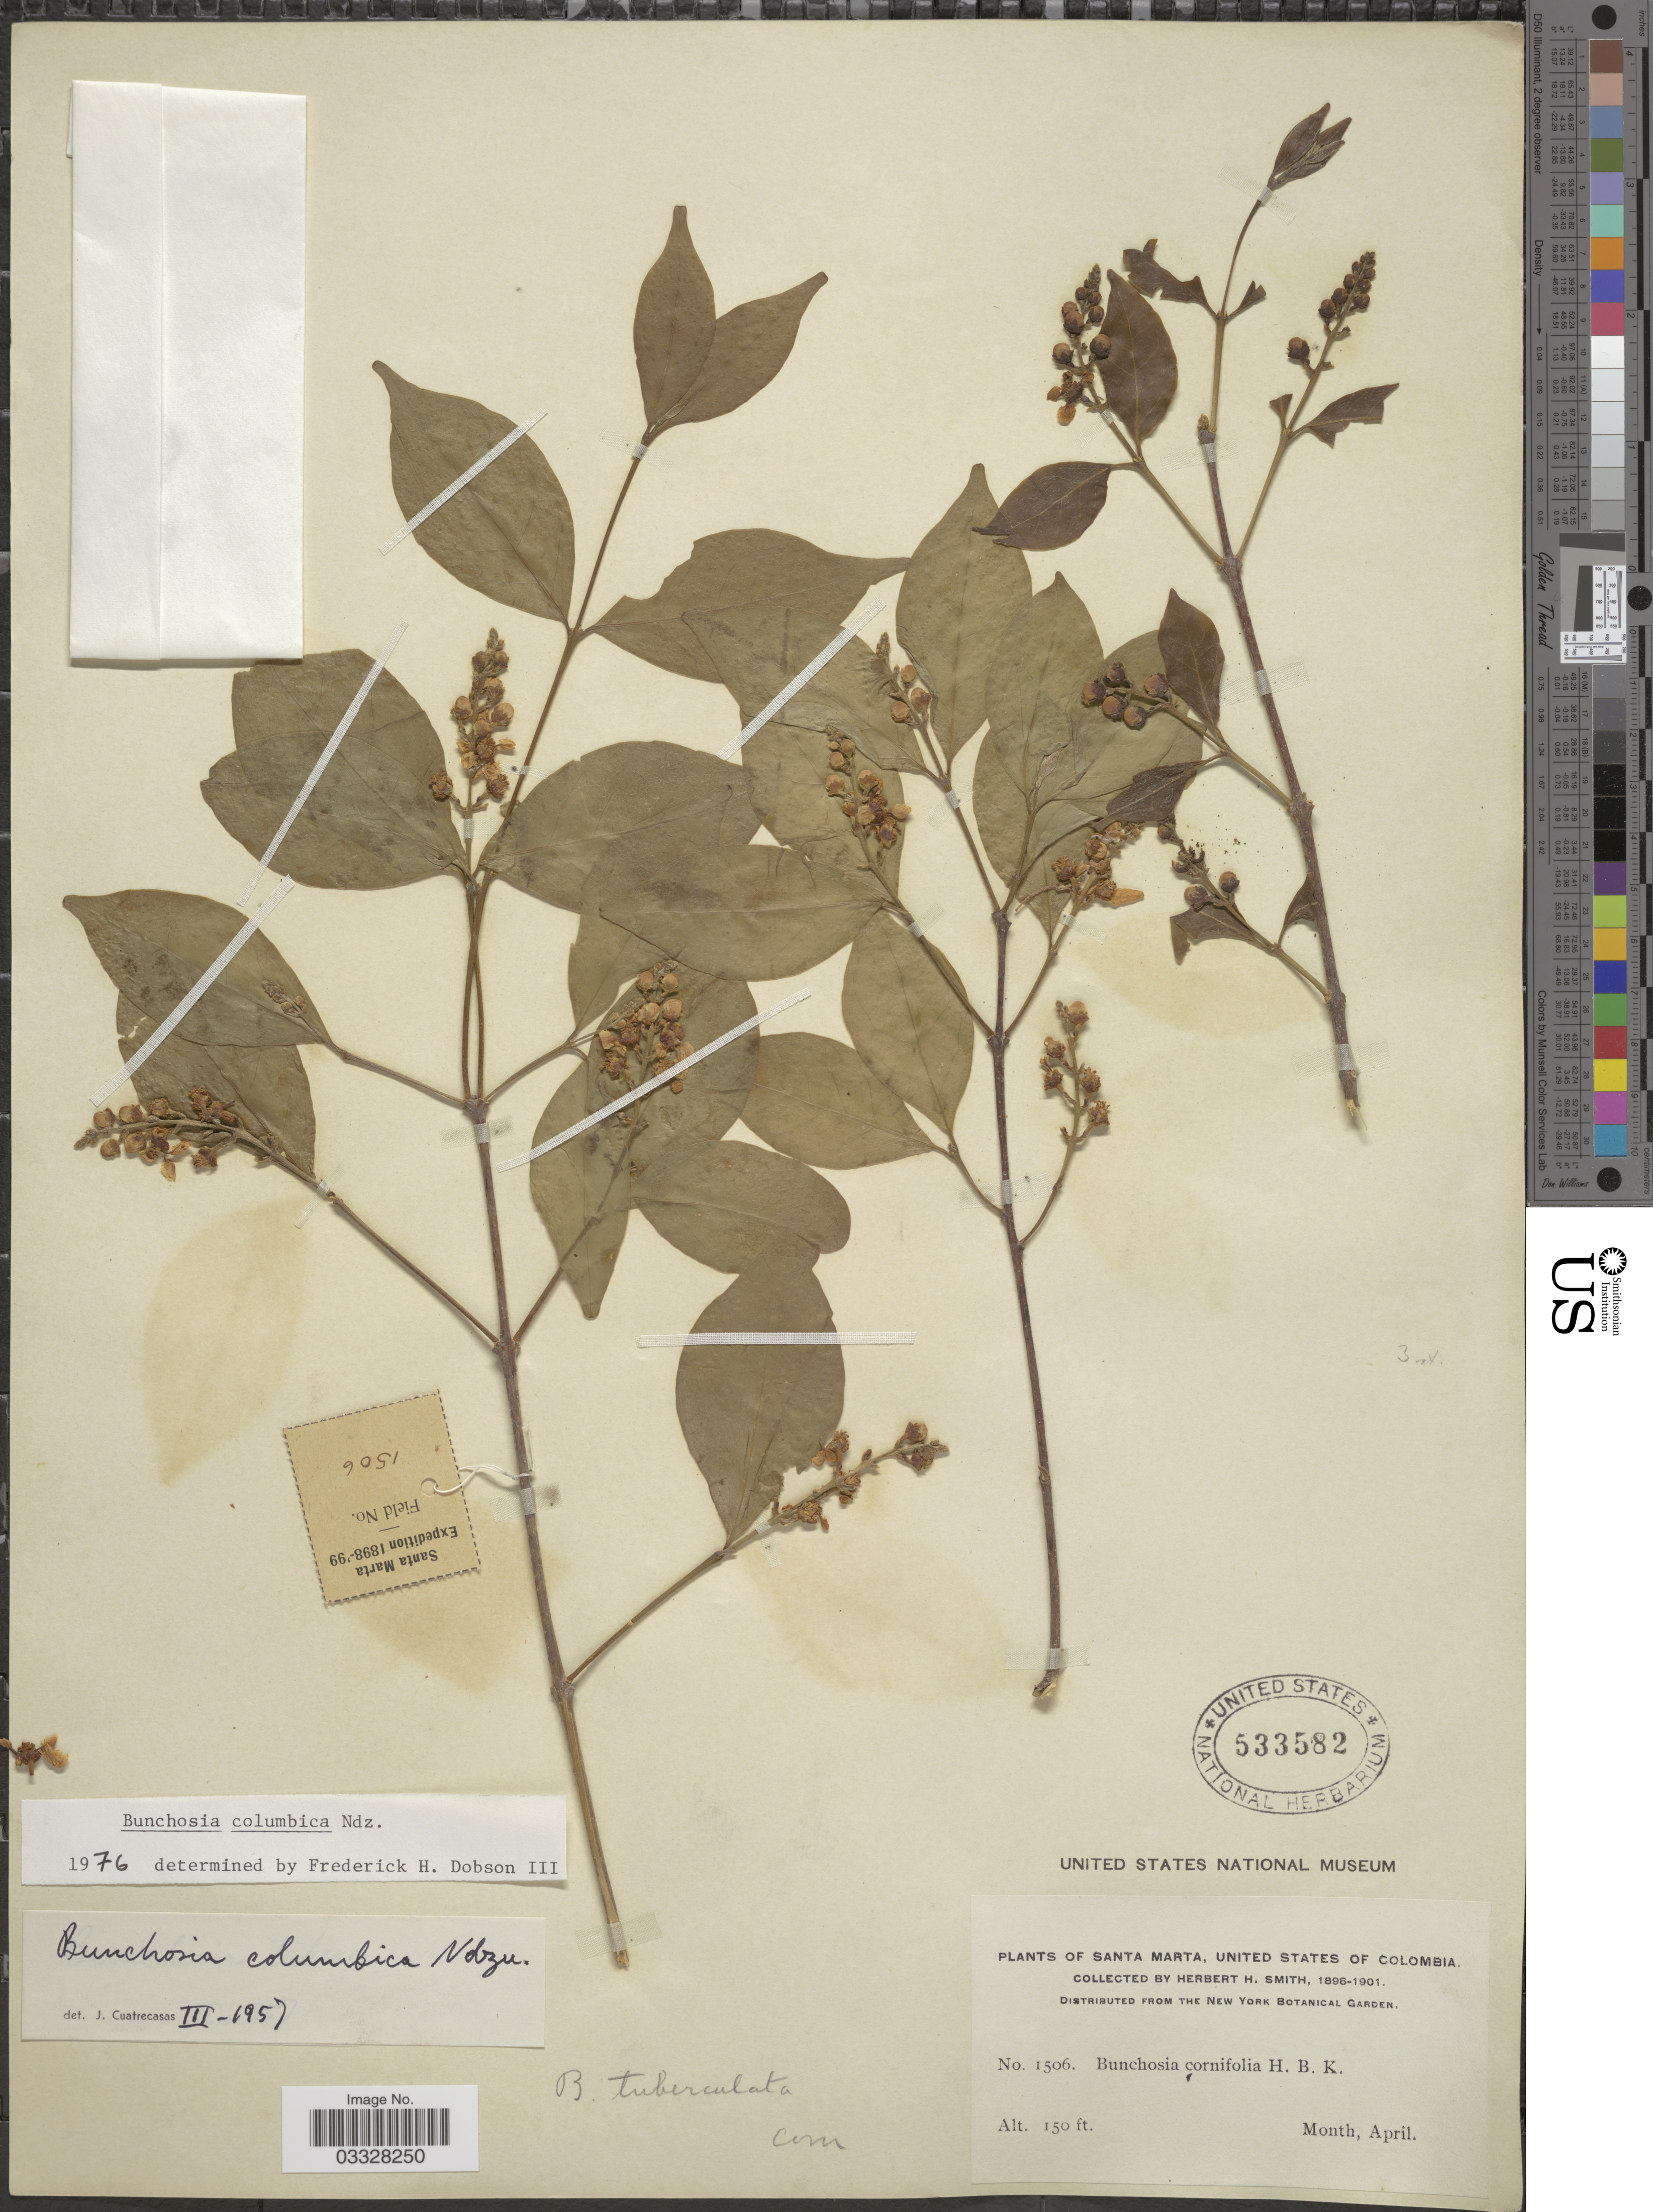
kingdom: Plantae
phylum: Tracheophyta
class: Magnoliopsida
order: Malpighiales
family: Malpighiaceae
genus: Bunchosia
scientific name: Bunchosia columbica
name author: Nied.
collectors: Herbert H. Smith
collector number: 1506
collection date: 1898-04/1901-04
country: Colombia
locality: Santa Marta, United States of Colombia.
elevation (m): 46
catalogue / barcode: US 533582